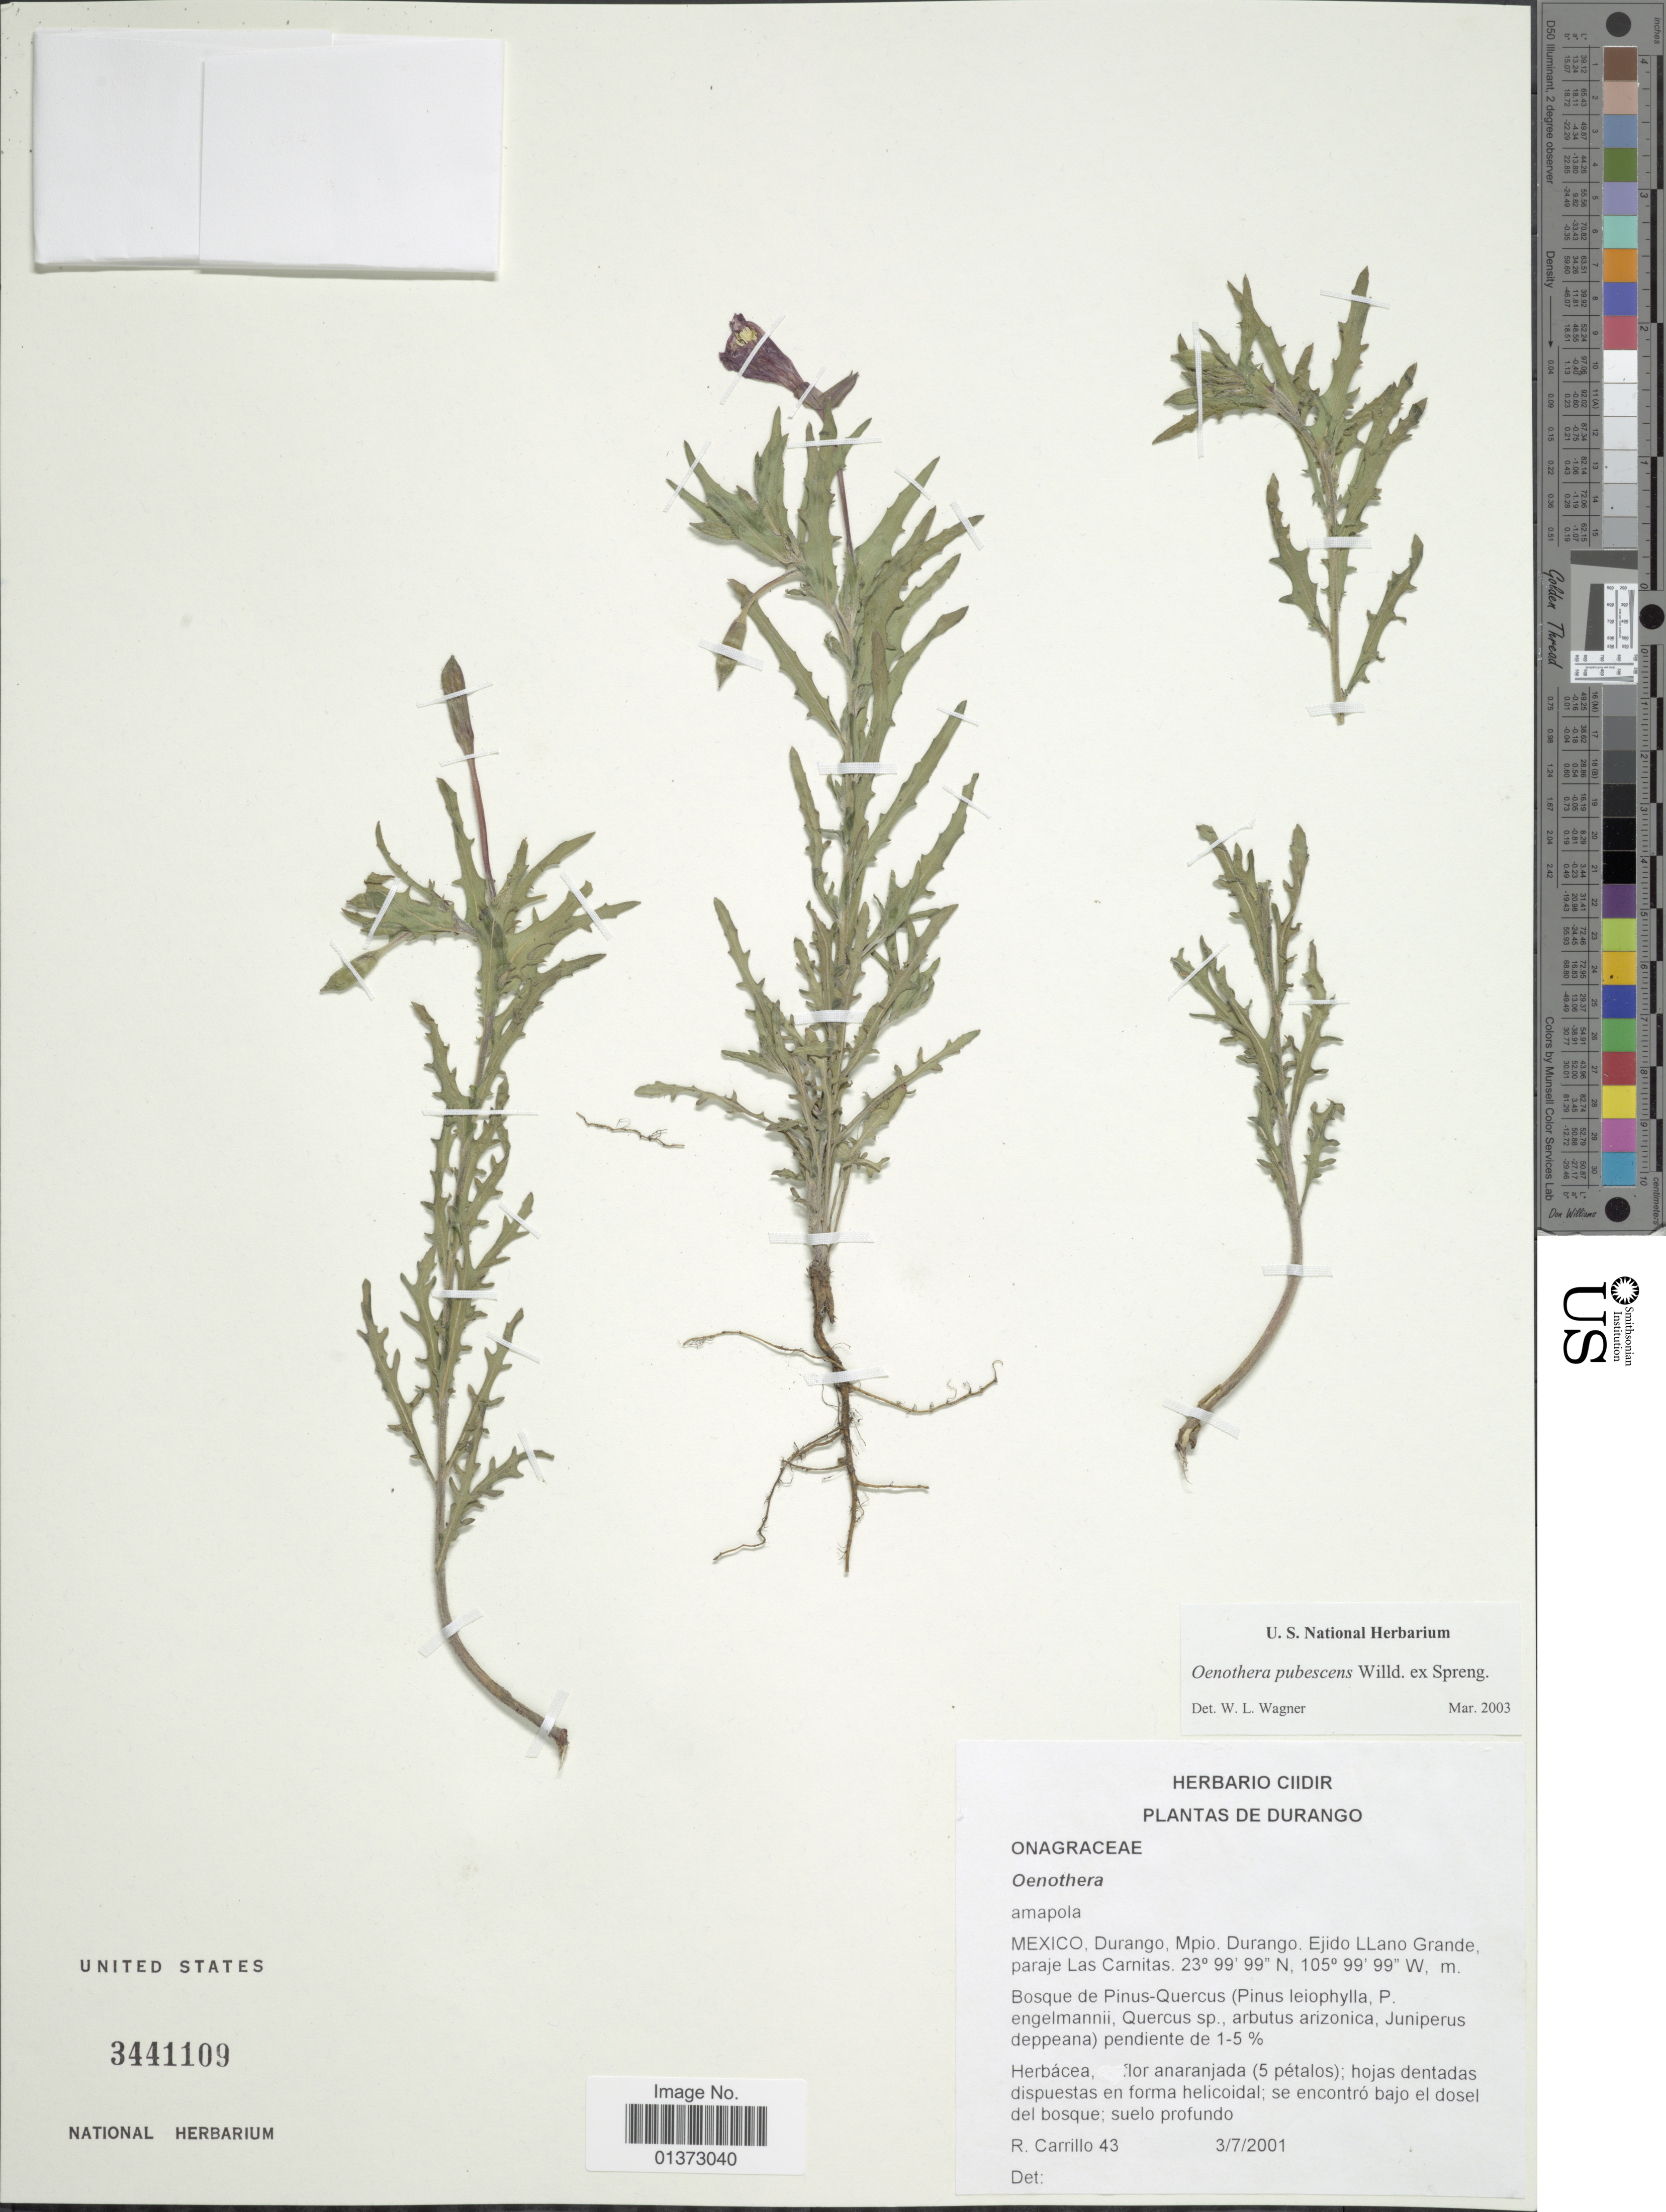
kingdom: Plantae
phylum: Tracheophyta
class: Magnoliopsida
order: Myrtales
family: Onagraceae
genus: Oenothera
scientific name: Oenothera pubescens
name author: Willd. ex Spreng.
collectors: R. Carrillo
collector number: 43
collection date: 2001-07-03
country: Mexico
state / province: Durango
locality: Mpio. Durango, Ejido Llano Grande, paraje Las Carnitas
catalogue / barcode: US 3441109